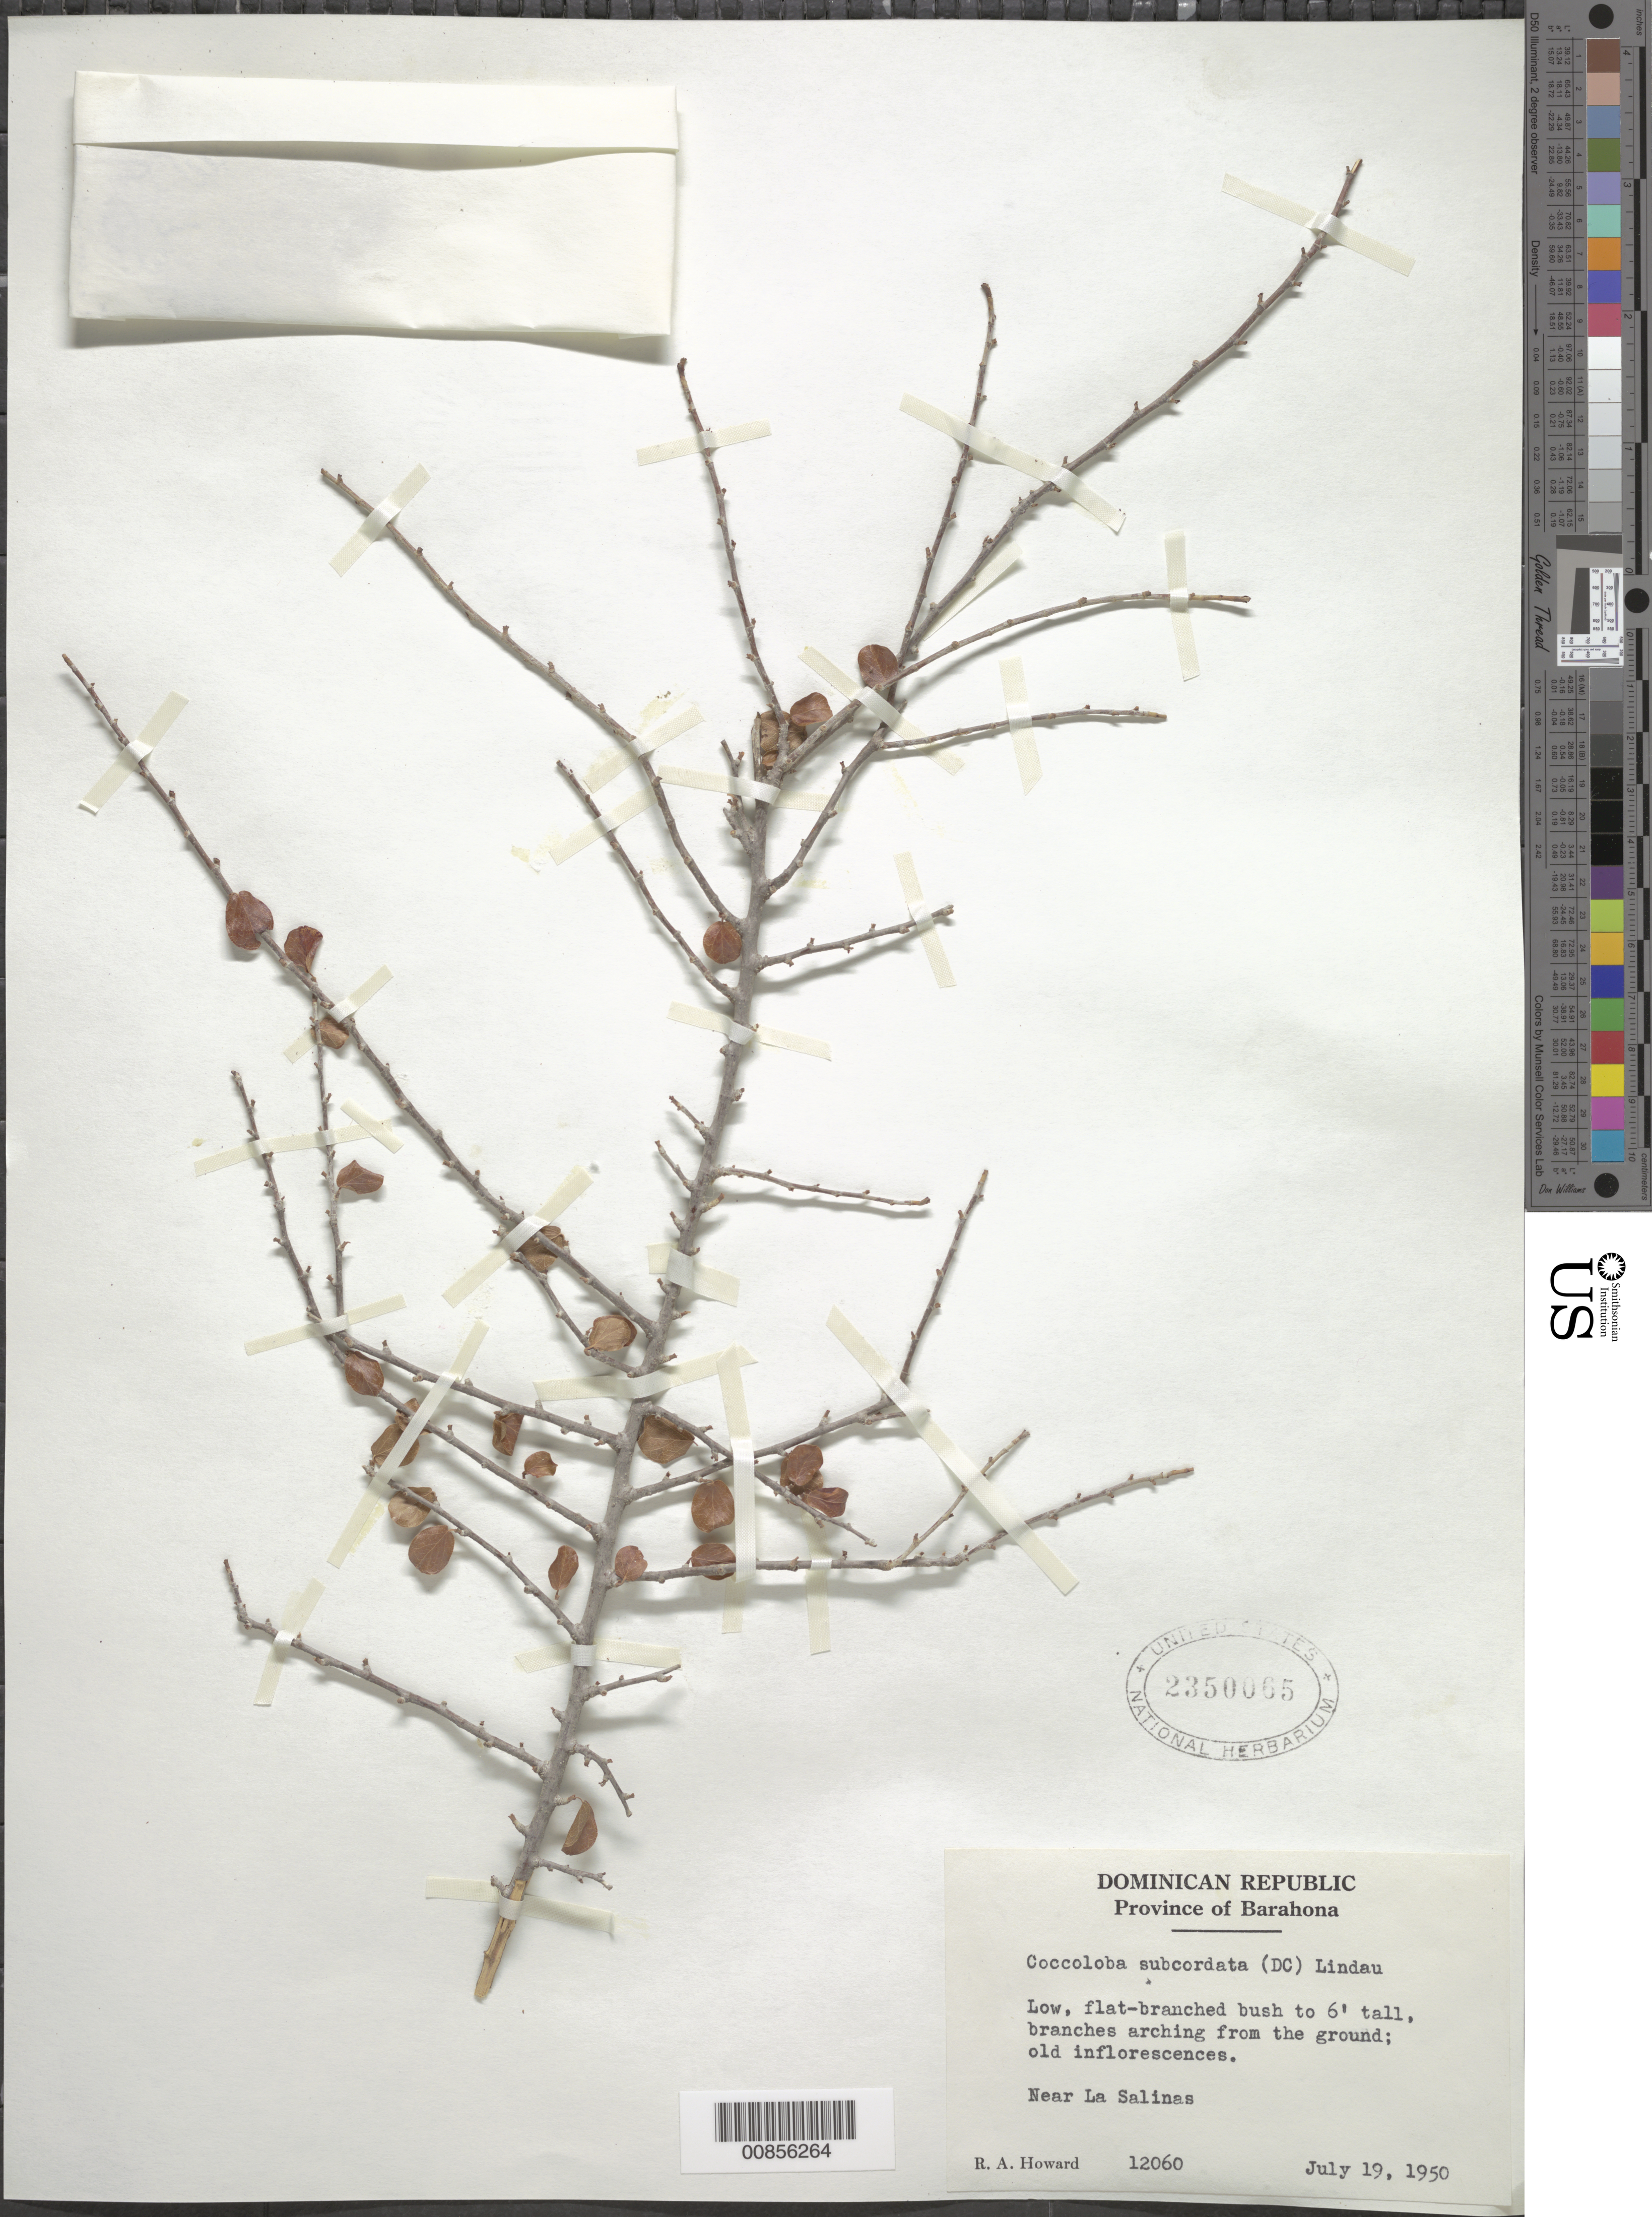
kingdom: Plantae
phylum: Tracheophyta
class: Magnoliopsida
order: Caryophyllales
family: Polygonaceae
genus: Coccoloba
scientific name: Coccoloba subcordata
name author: (DC.) Lindau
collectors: R. A. Howard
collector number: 12060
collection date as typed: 19 Jul 1950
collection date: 1950-07-19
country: Dominican Republic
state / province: Barahona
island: Hispaniola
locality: Near Las Salinas.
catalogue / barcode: US 2350065